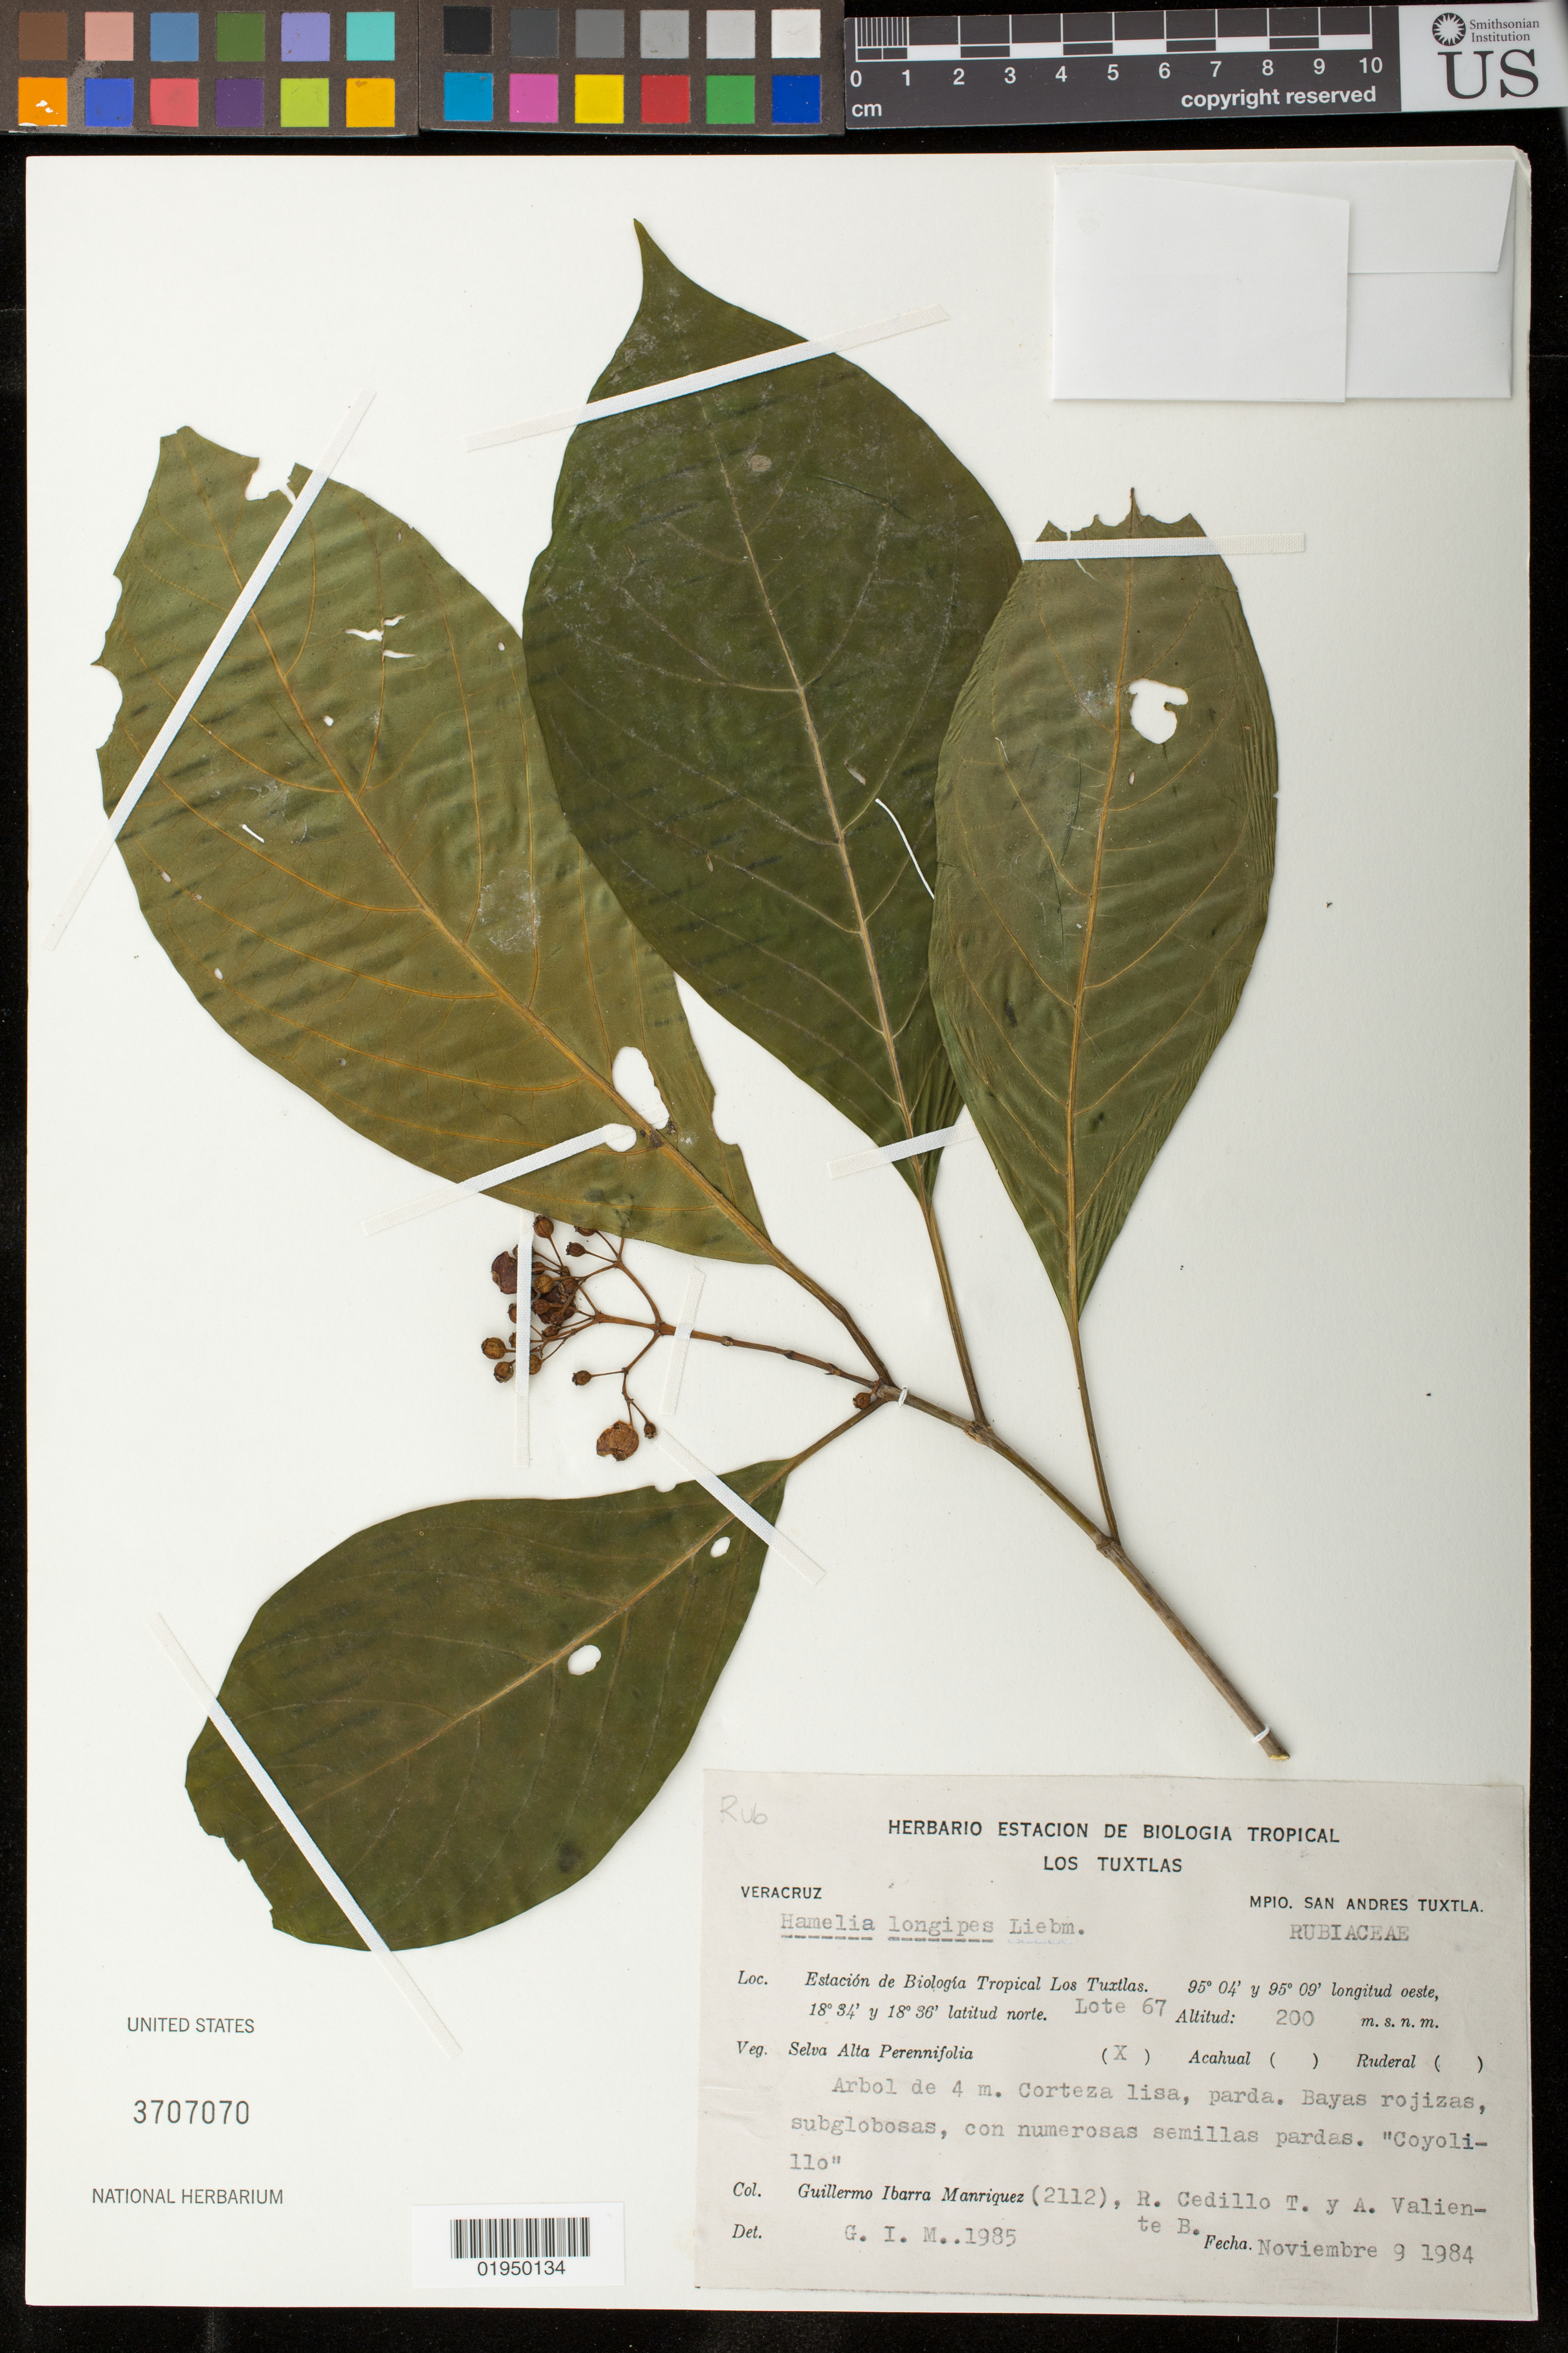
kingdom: Plantae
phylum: Tracheophyta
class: Magnoliopsida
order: Gentianales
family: Rubiaceae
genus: Hamelia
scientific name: Hamelia longipes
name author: Standl.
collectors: G. Manriquez, R. Cedillo T. & A. Valiente B.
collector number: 2112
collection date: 1984-11-09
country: Mexico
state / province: Veracruz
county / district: San Andrés Tuxtla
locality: Estacion de Biologia Tropical Los Tuxtlas.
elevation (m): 200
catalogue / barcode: US 3707070